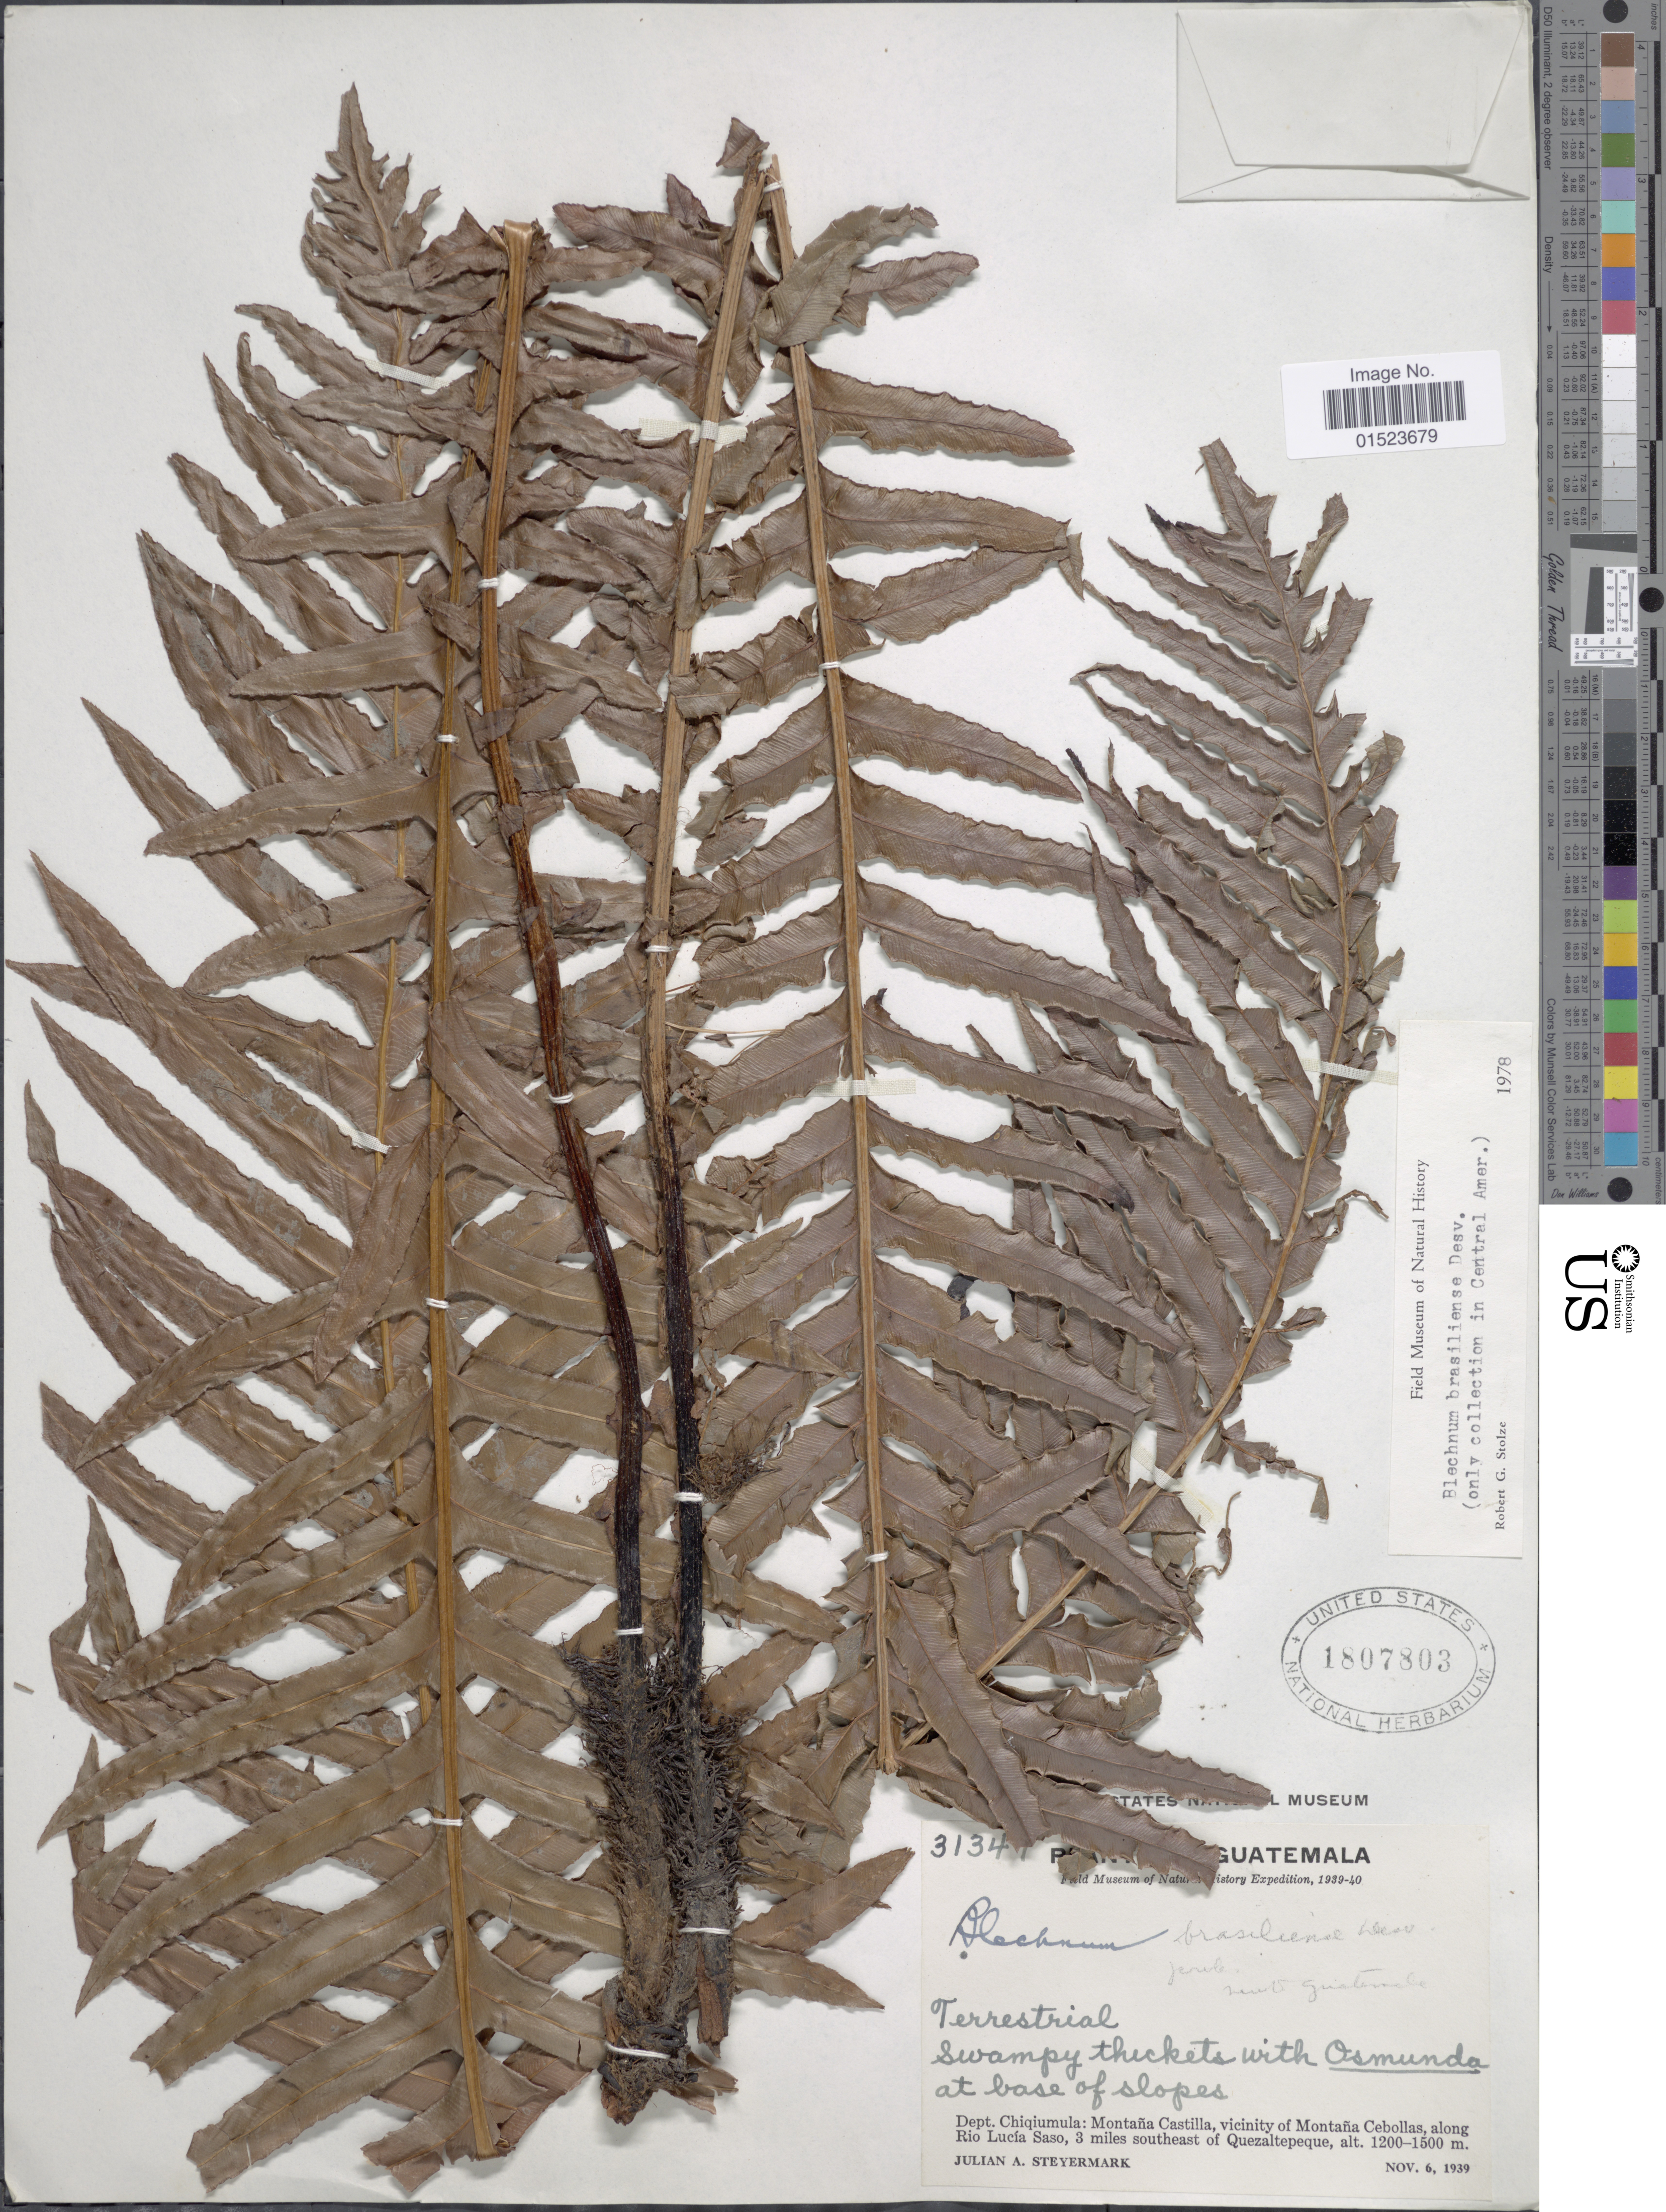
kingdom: Plantae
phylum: Tracheophyta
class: Polypodiopsida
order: Polypodiales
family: Blechnaceae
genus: Blechnum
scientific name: Blechnum brasiliense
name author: Desv.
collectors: J. Steyermark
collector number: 31347*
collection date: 1939-11-06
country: Guatemala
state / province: Chiquimula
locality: Montaña Castilla, vicinity of Montaña Cebollas, along Rio Lucía Saso, 3 miles southeast of Quezaltepeque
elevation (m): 1200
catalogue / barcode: US 1807803